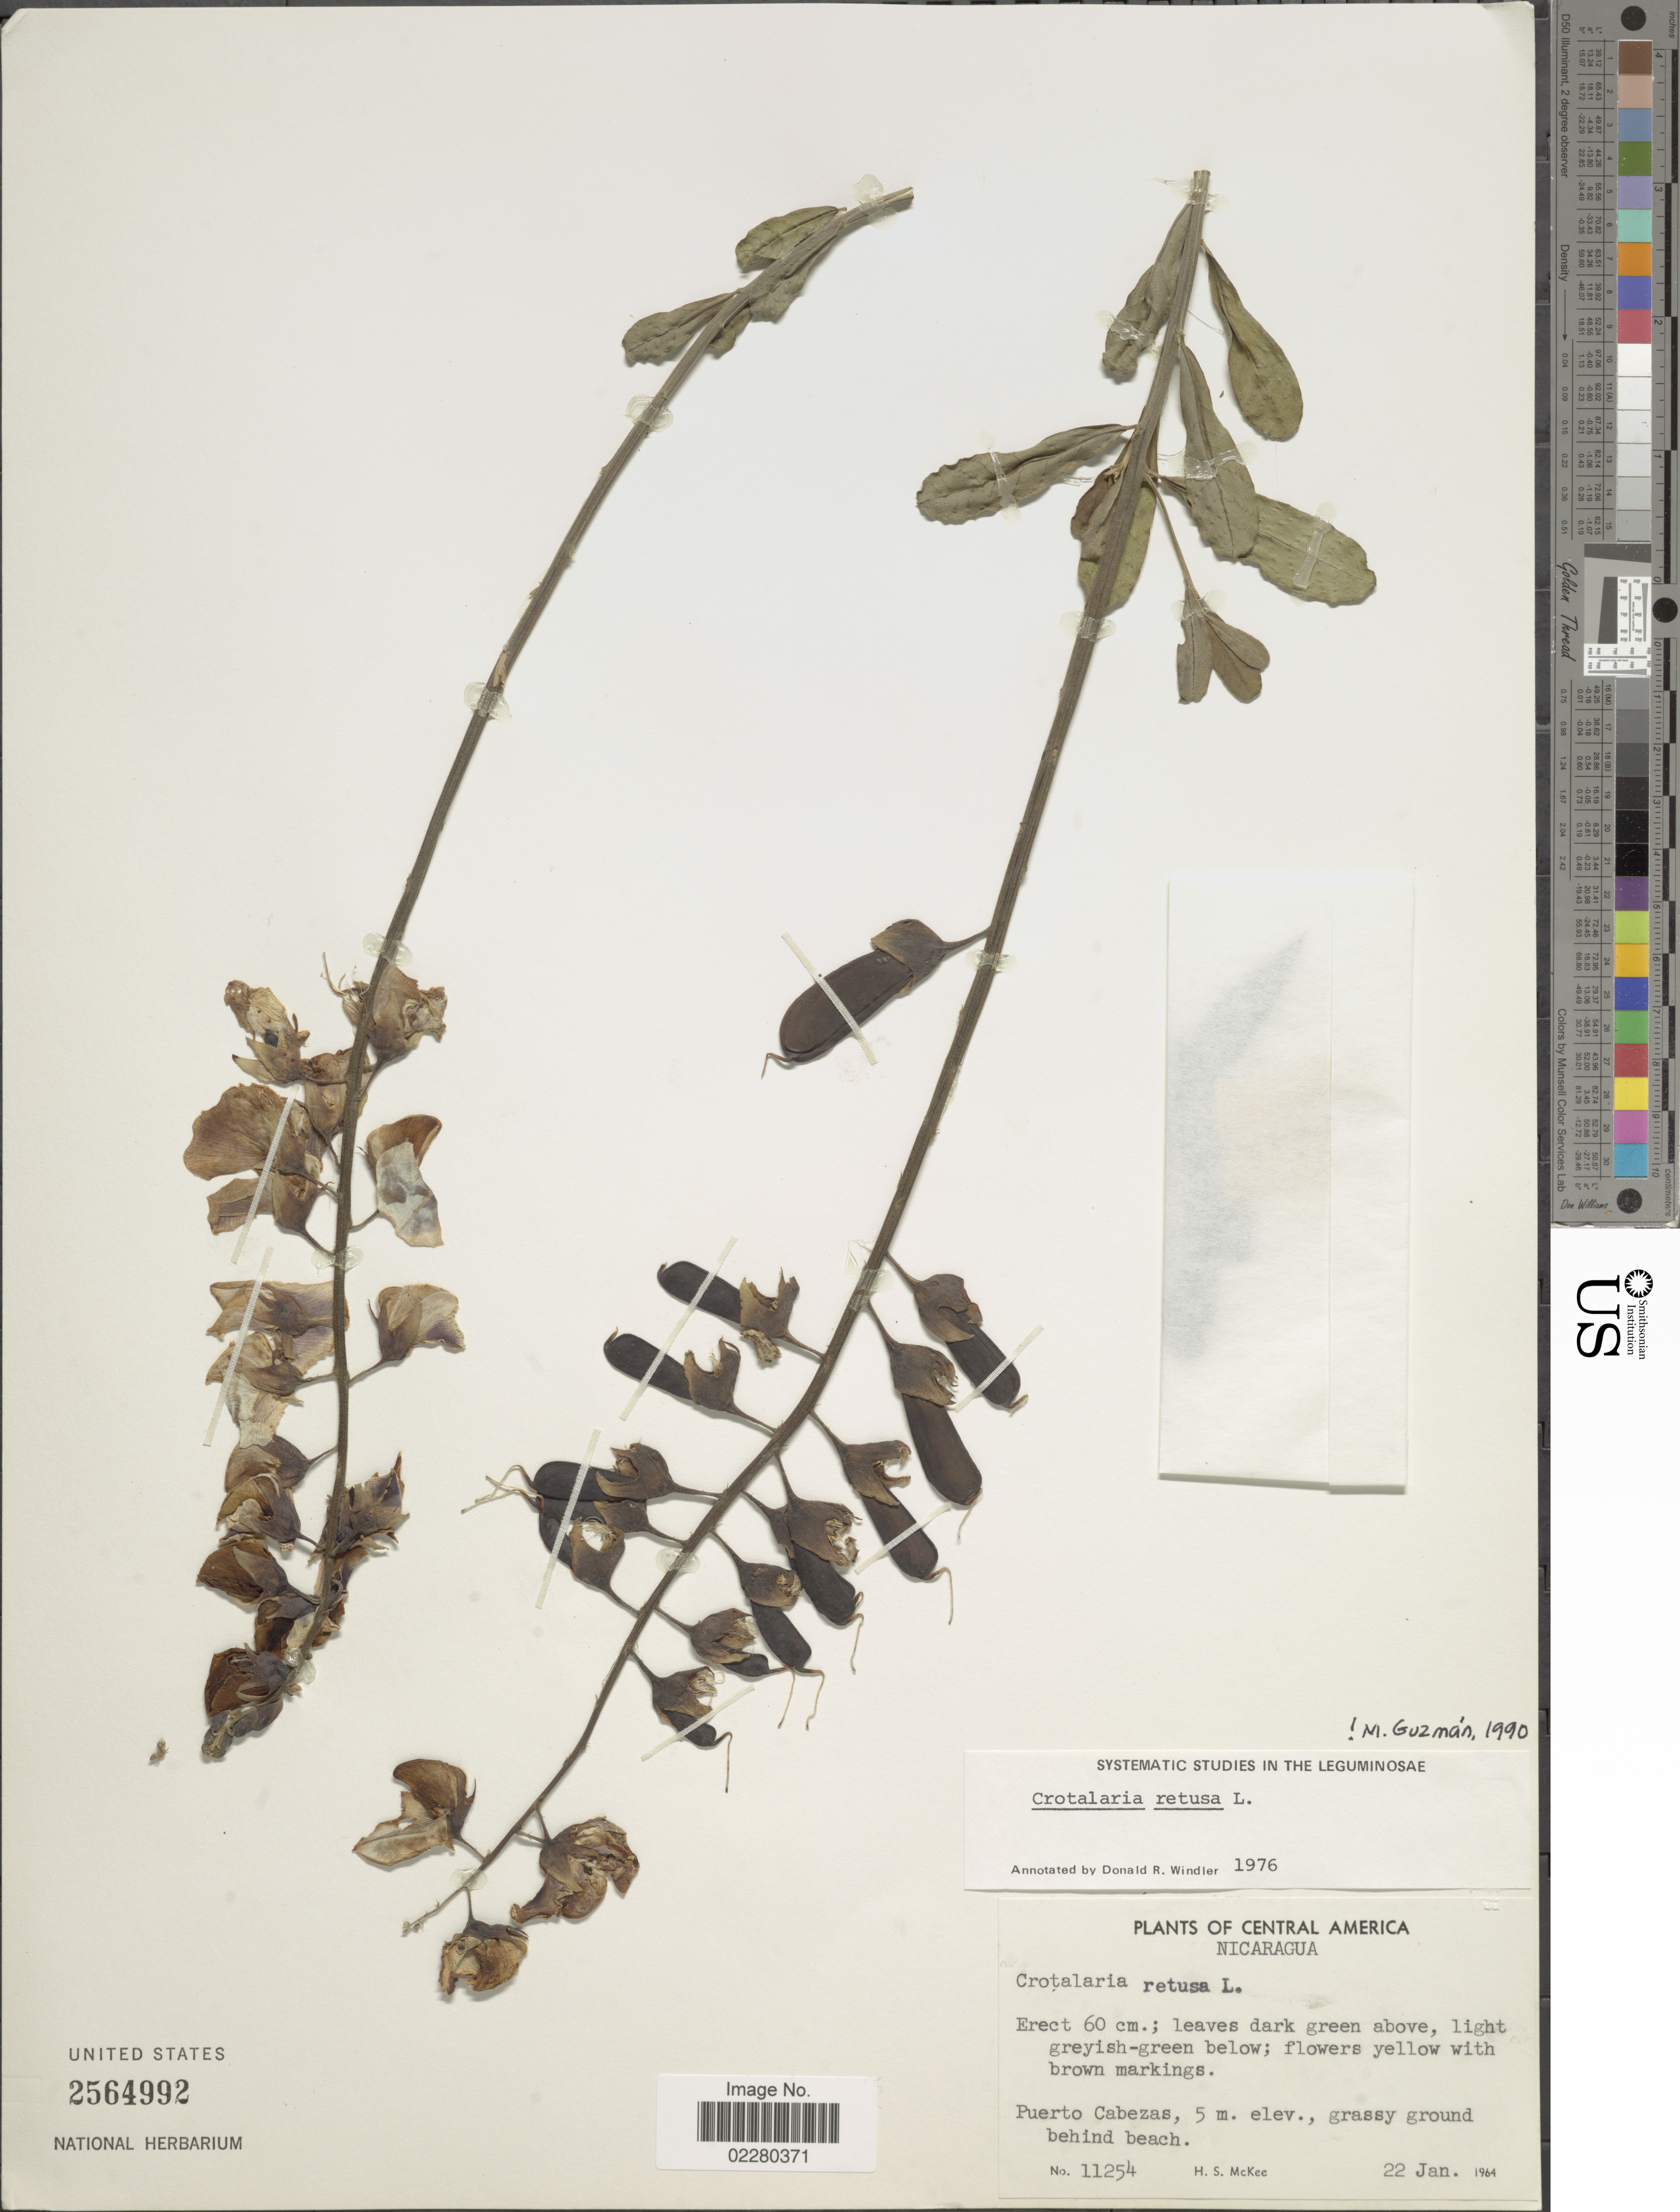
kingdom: Plantae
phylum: Tracheophyta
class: Magnoliopsida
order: Fabales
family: Fabaceae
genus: Crotalaria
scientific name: Crotalaria retusa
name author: L.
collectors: H. S. McKee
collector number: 11254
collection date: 1964-01-22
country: Nicaragua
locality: Puerto Cabezas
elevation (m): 5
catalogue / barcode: US 2564992